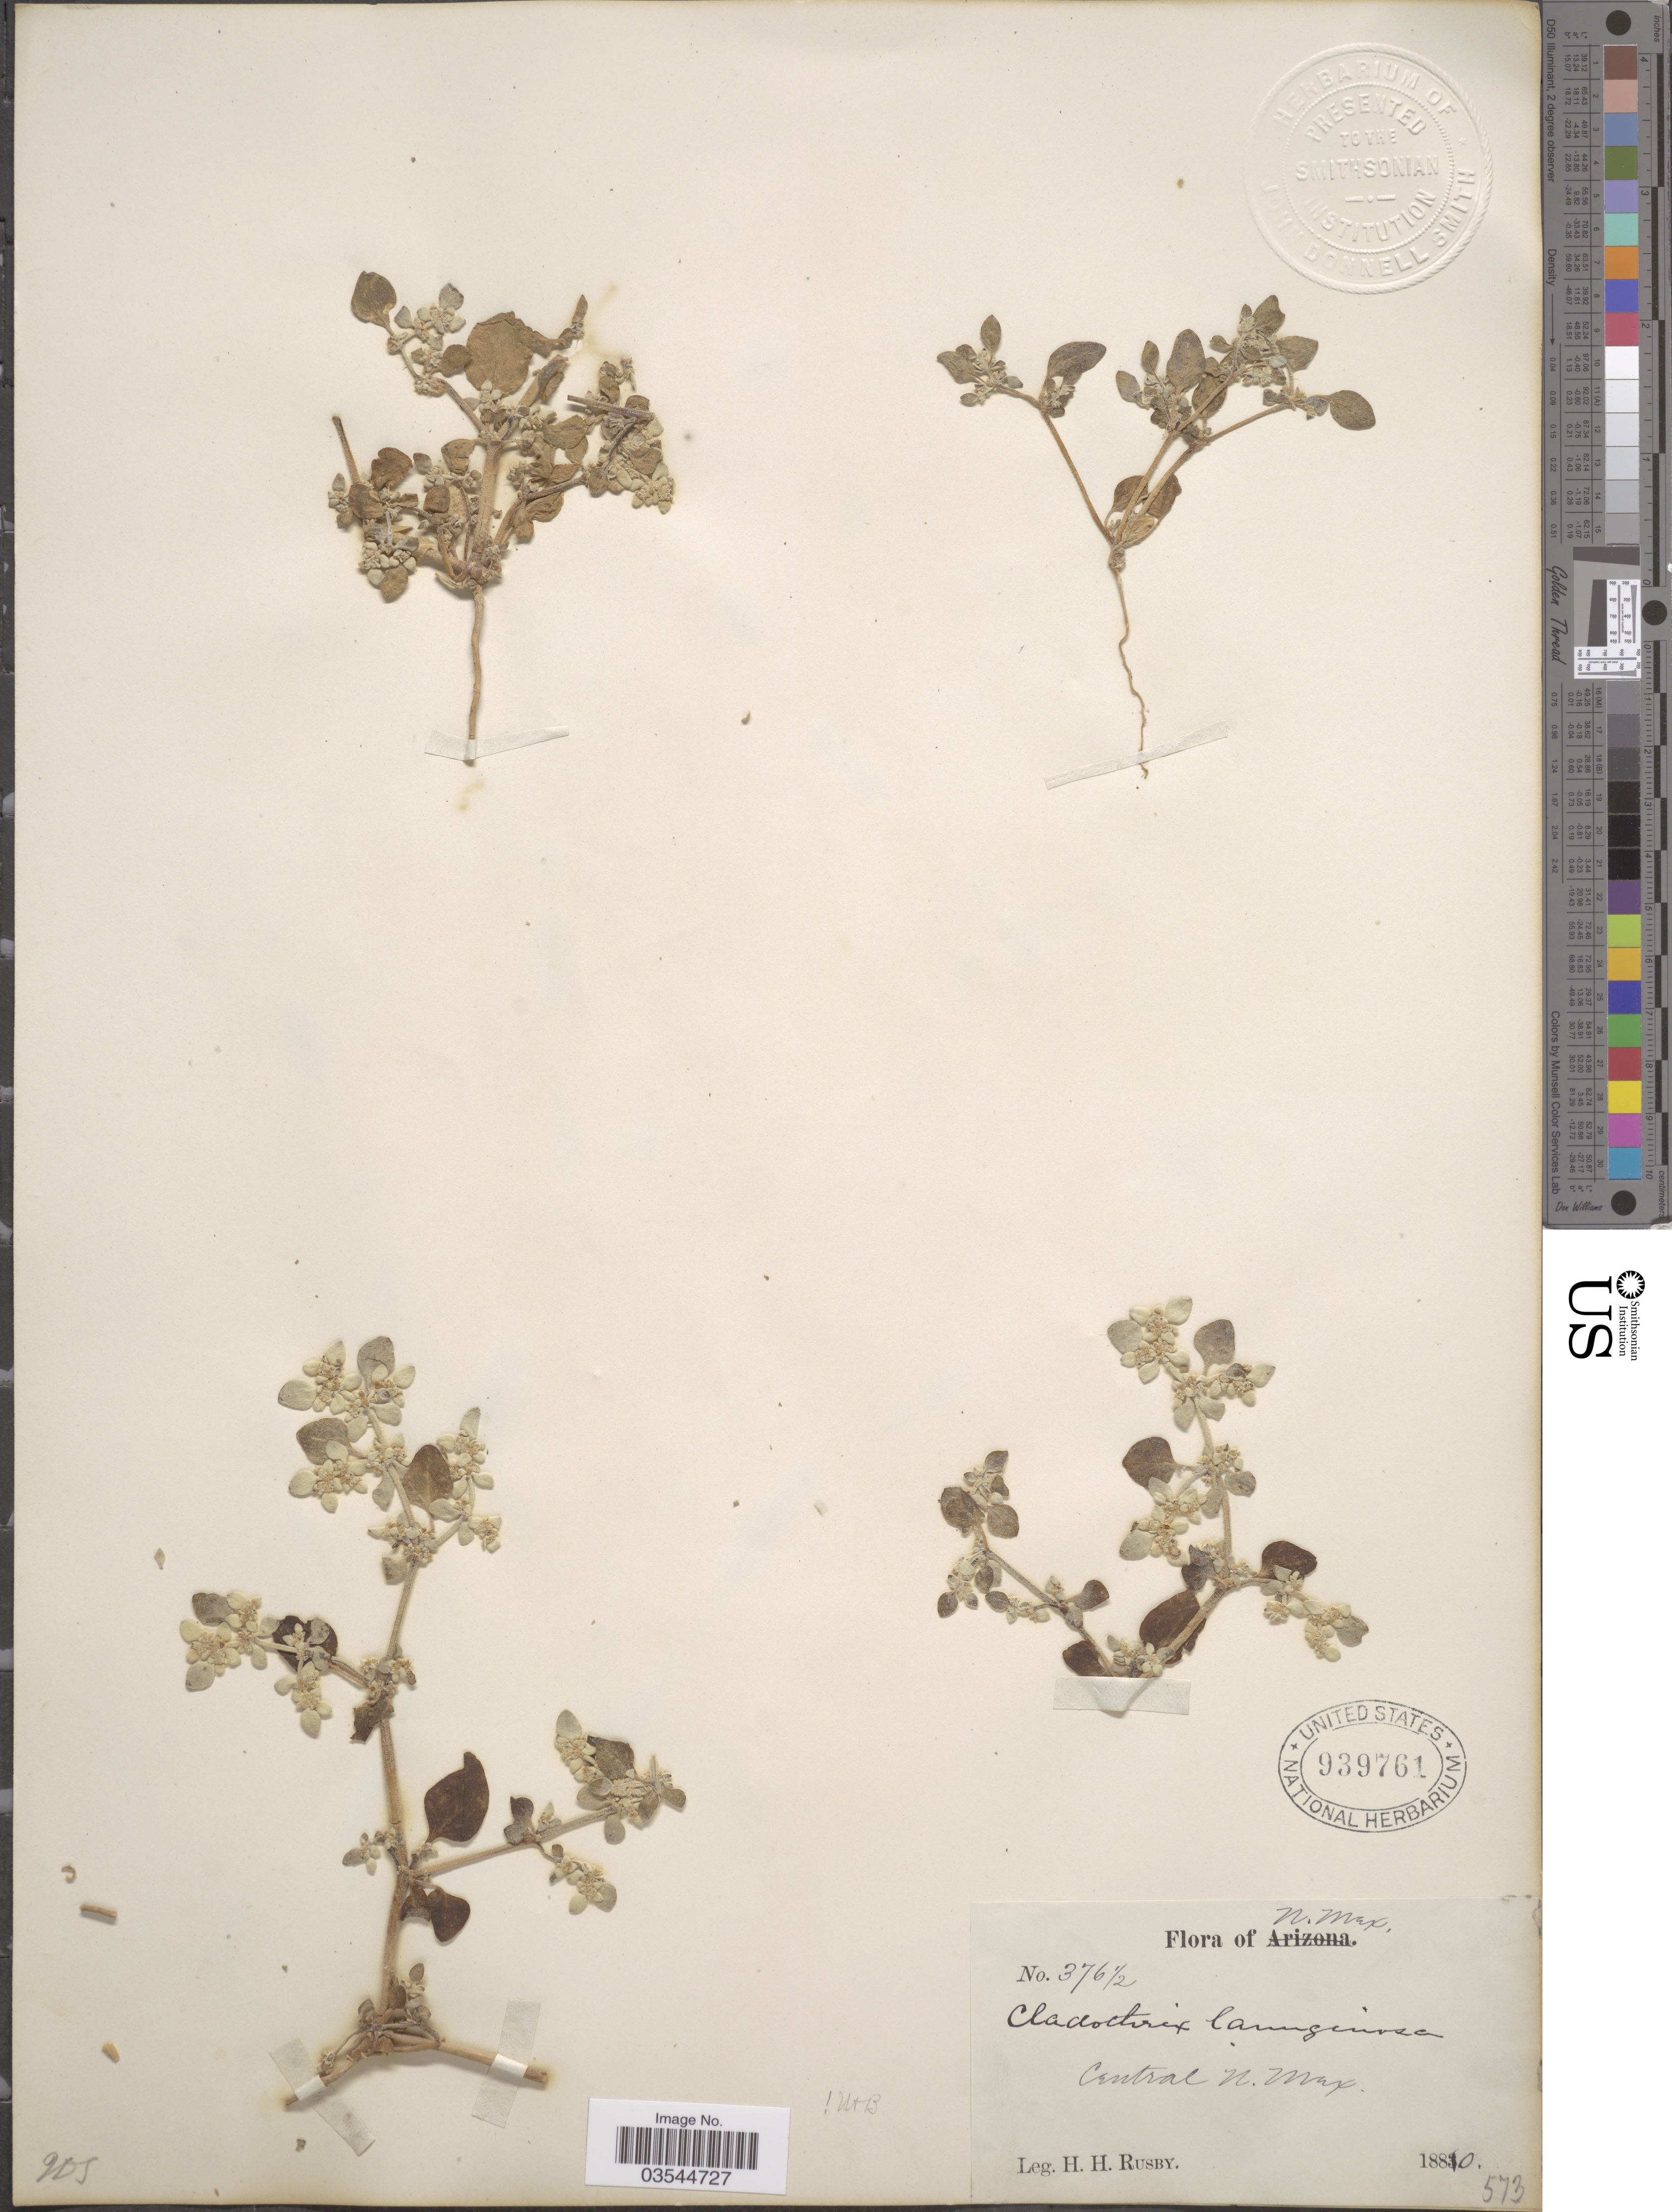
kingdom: Plantae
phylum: Tracheophyta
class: Magnoliopsida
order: Caryophyllales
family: Amaranthaceae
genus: Tidestromia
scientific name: Tidestromia lanuginosa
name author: (Nutt.) Standl.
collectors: H. H. Rusby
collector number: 376½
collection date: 1880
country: United States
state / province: New Mexico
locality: Central N. Mex.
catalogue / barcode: US 939761